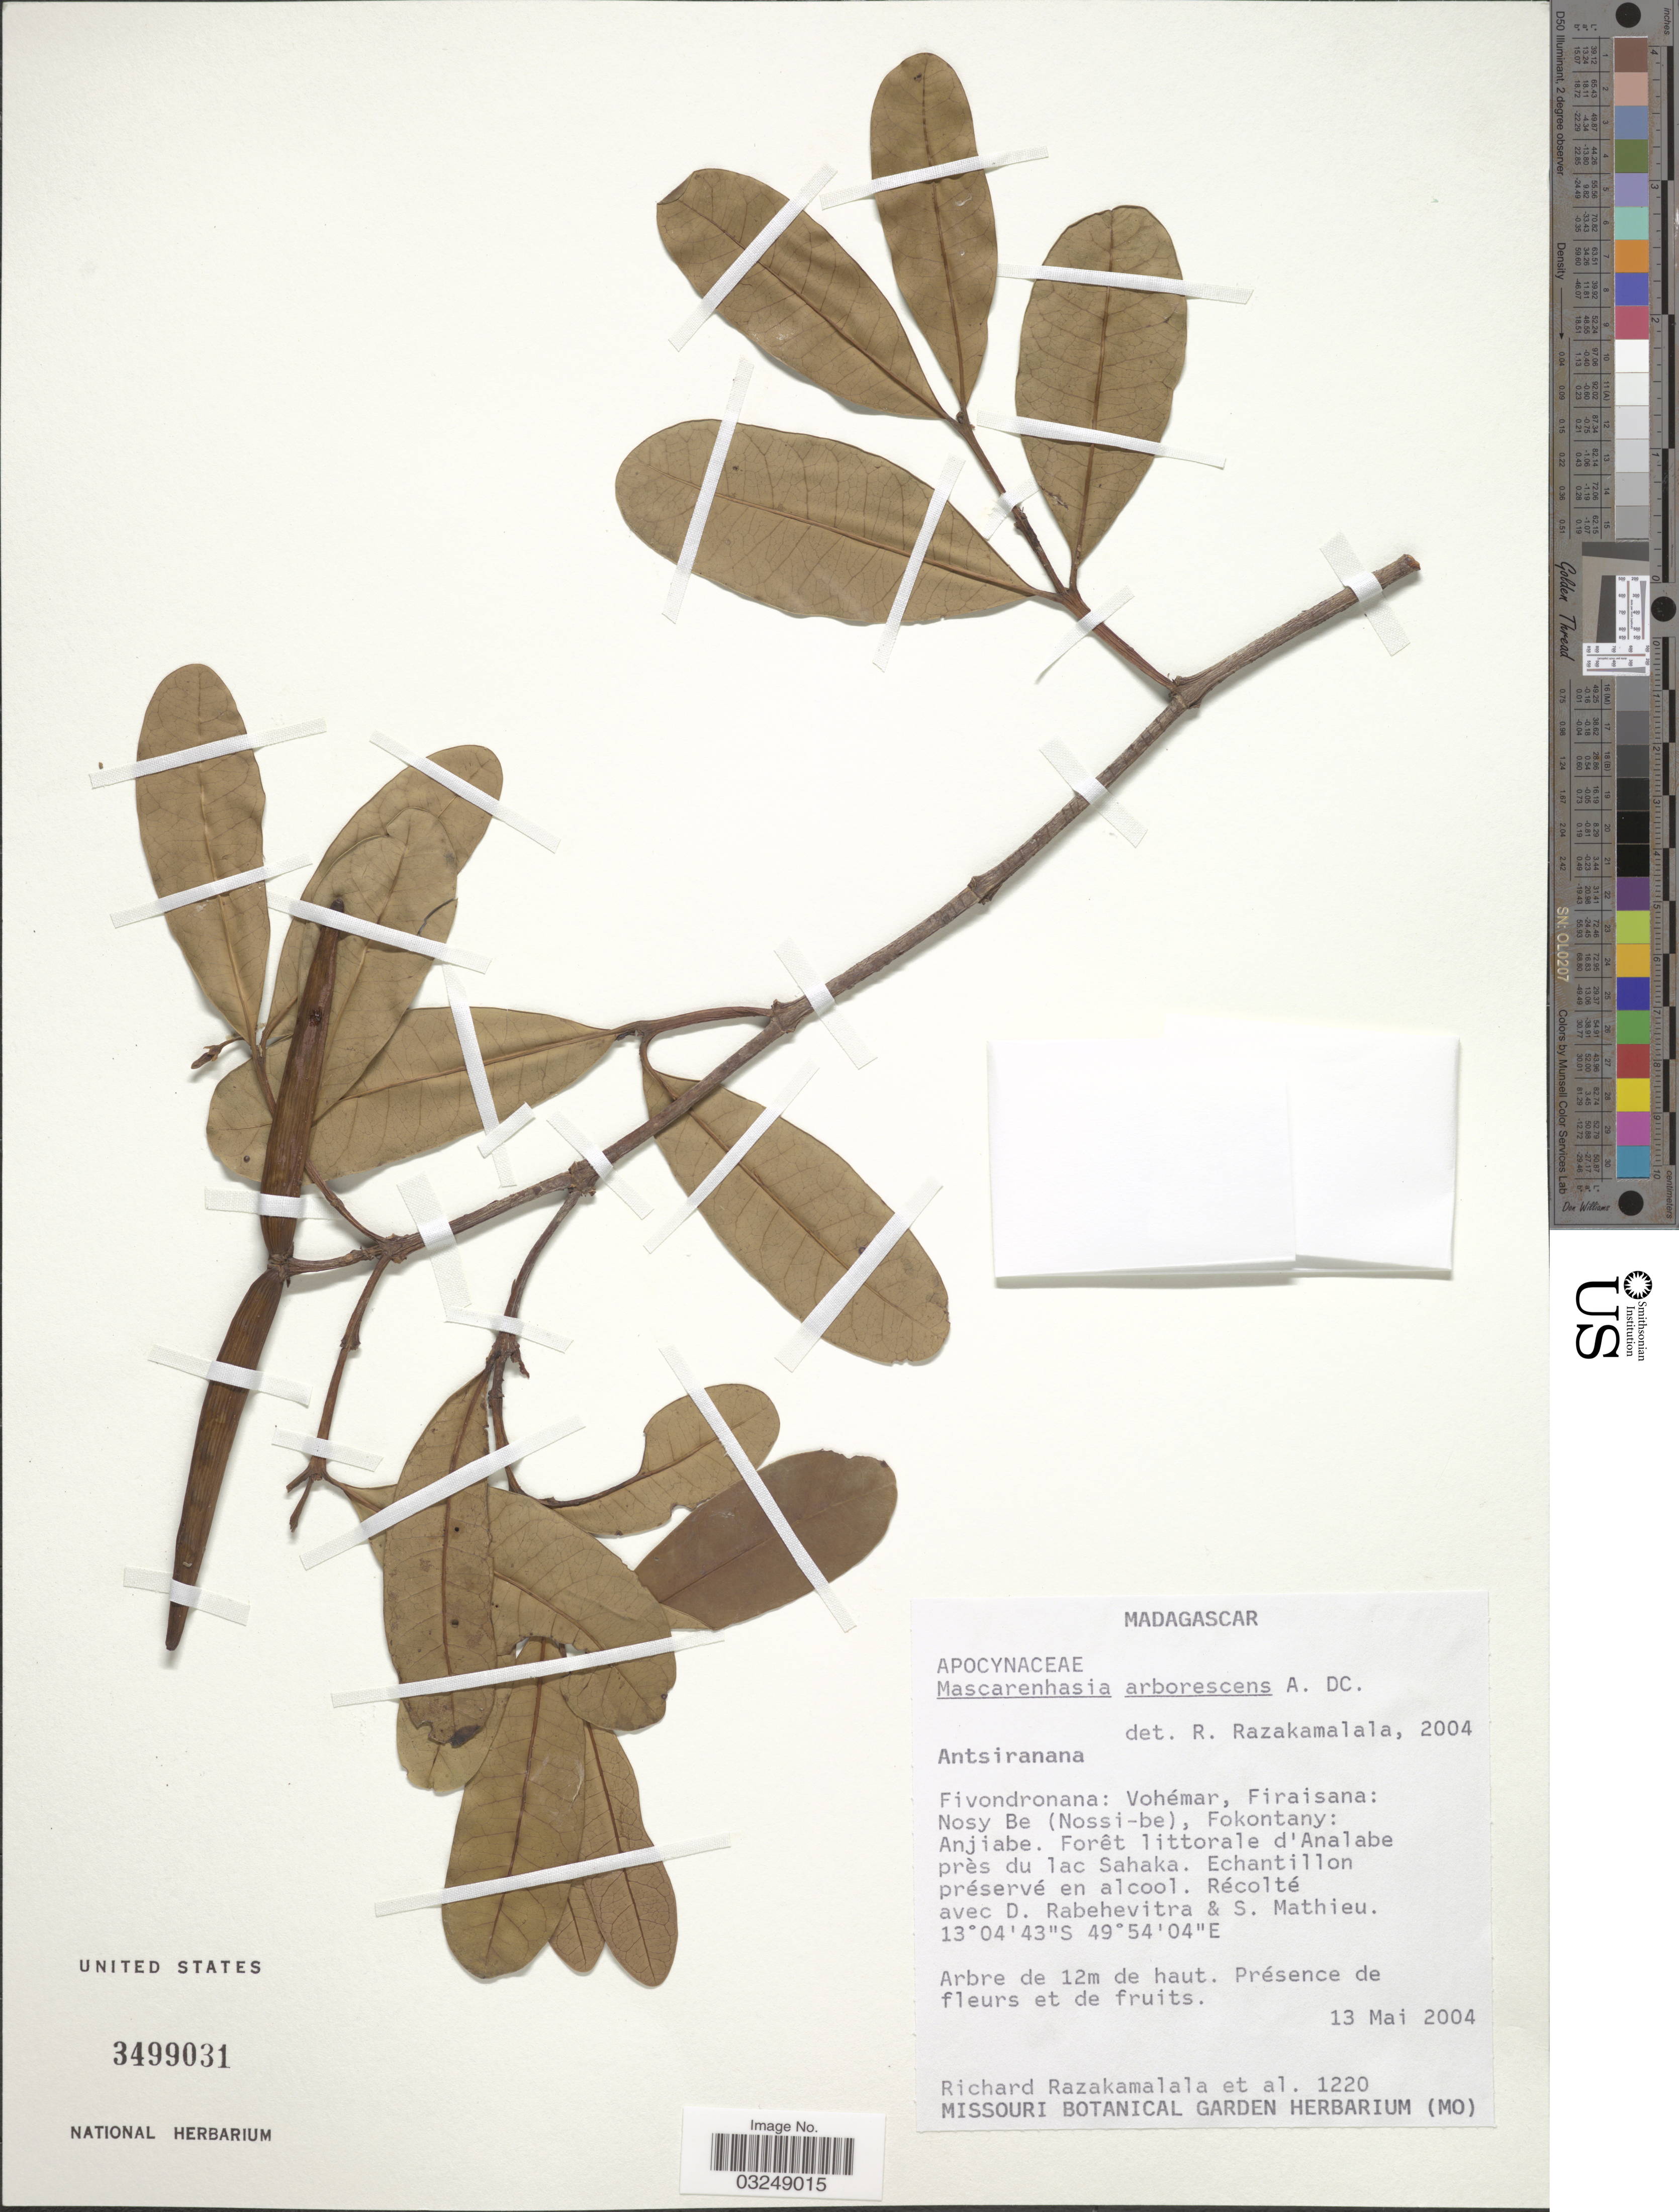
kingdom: Plantae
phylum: Tracheophyta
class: Magnoliopsida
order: Gentianales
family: Apocynaceae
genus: Mascarenhasia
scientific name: Mascarenhasia arborescens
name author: A. DC.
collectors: R. Razakamalala, D. Rabehevitra & S. Mathieu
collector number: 1220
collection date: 2004-05-13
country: Madagascar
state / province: Sava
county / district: Vohémar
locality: Fivondronana: Vohémar, Firaisana: Nosy Be (Nossi-be), Fokontany: Anjiabe. Forêt littorale d'Analabe près du lac Sahaka.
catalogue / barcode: US 3499031